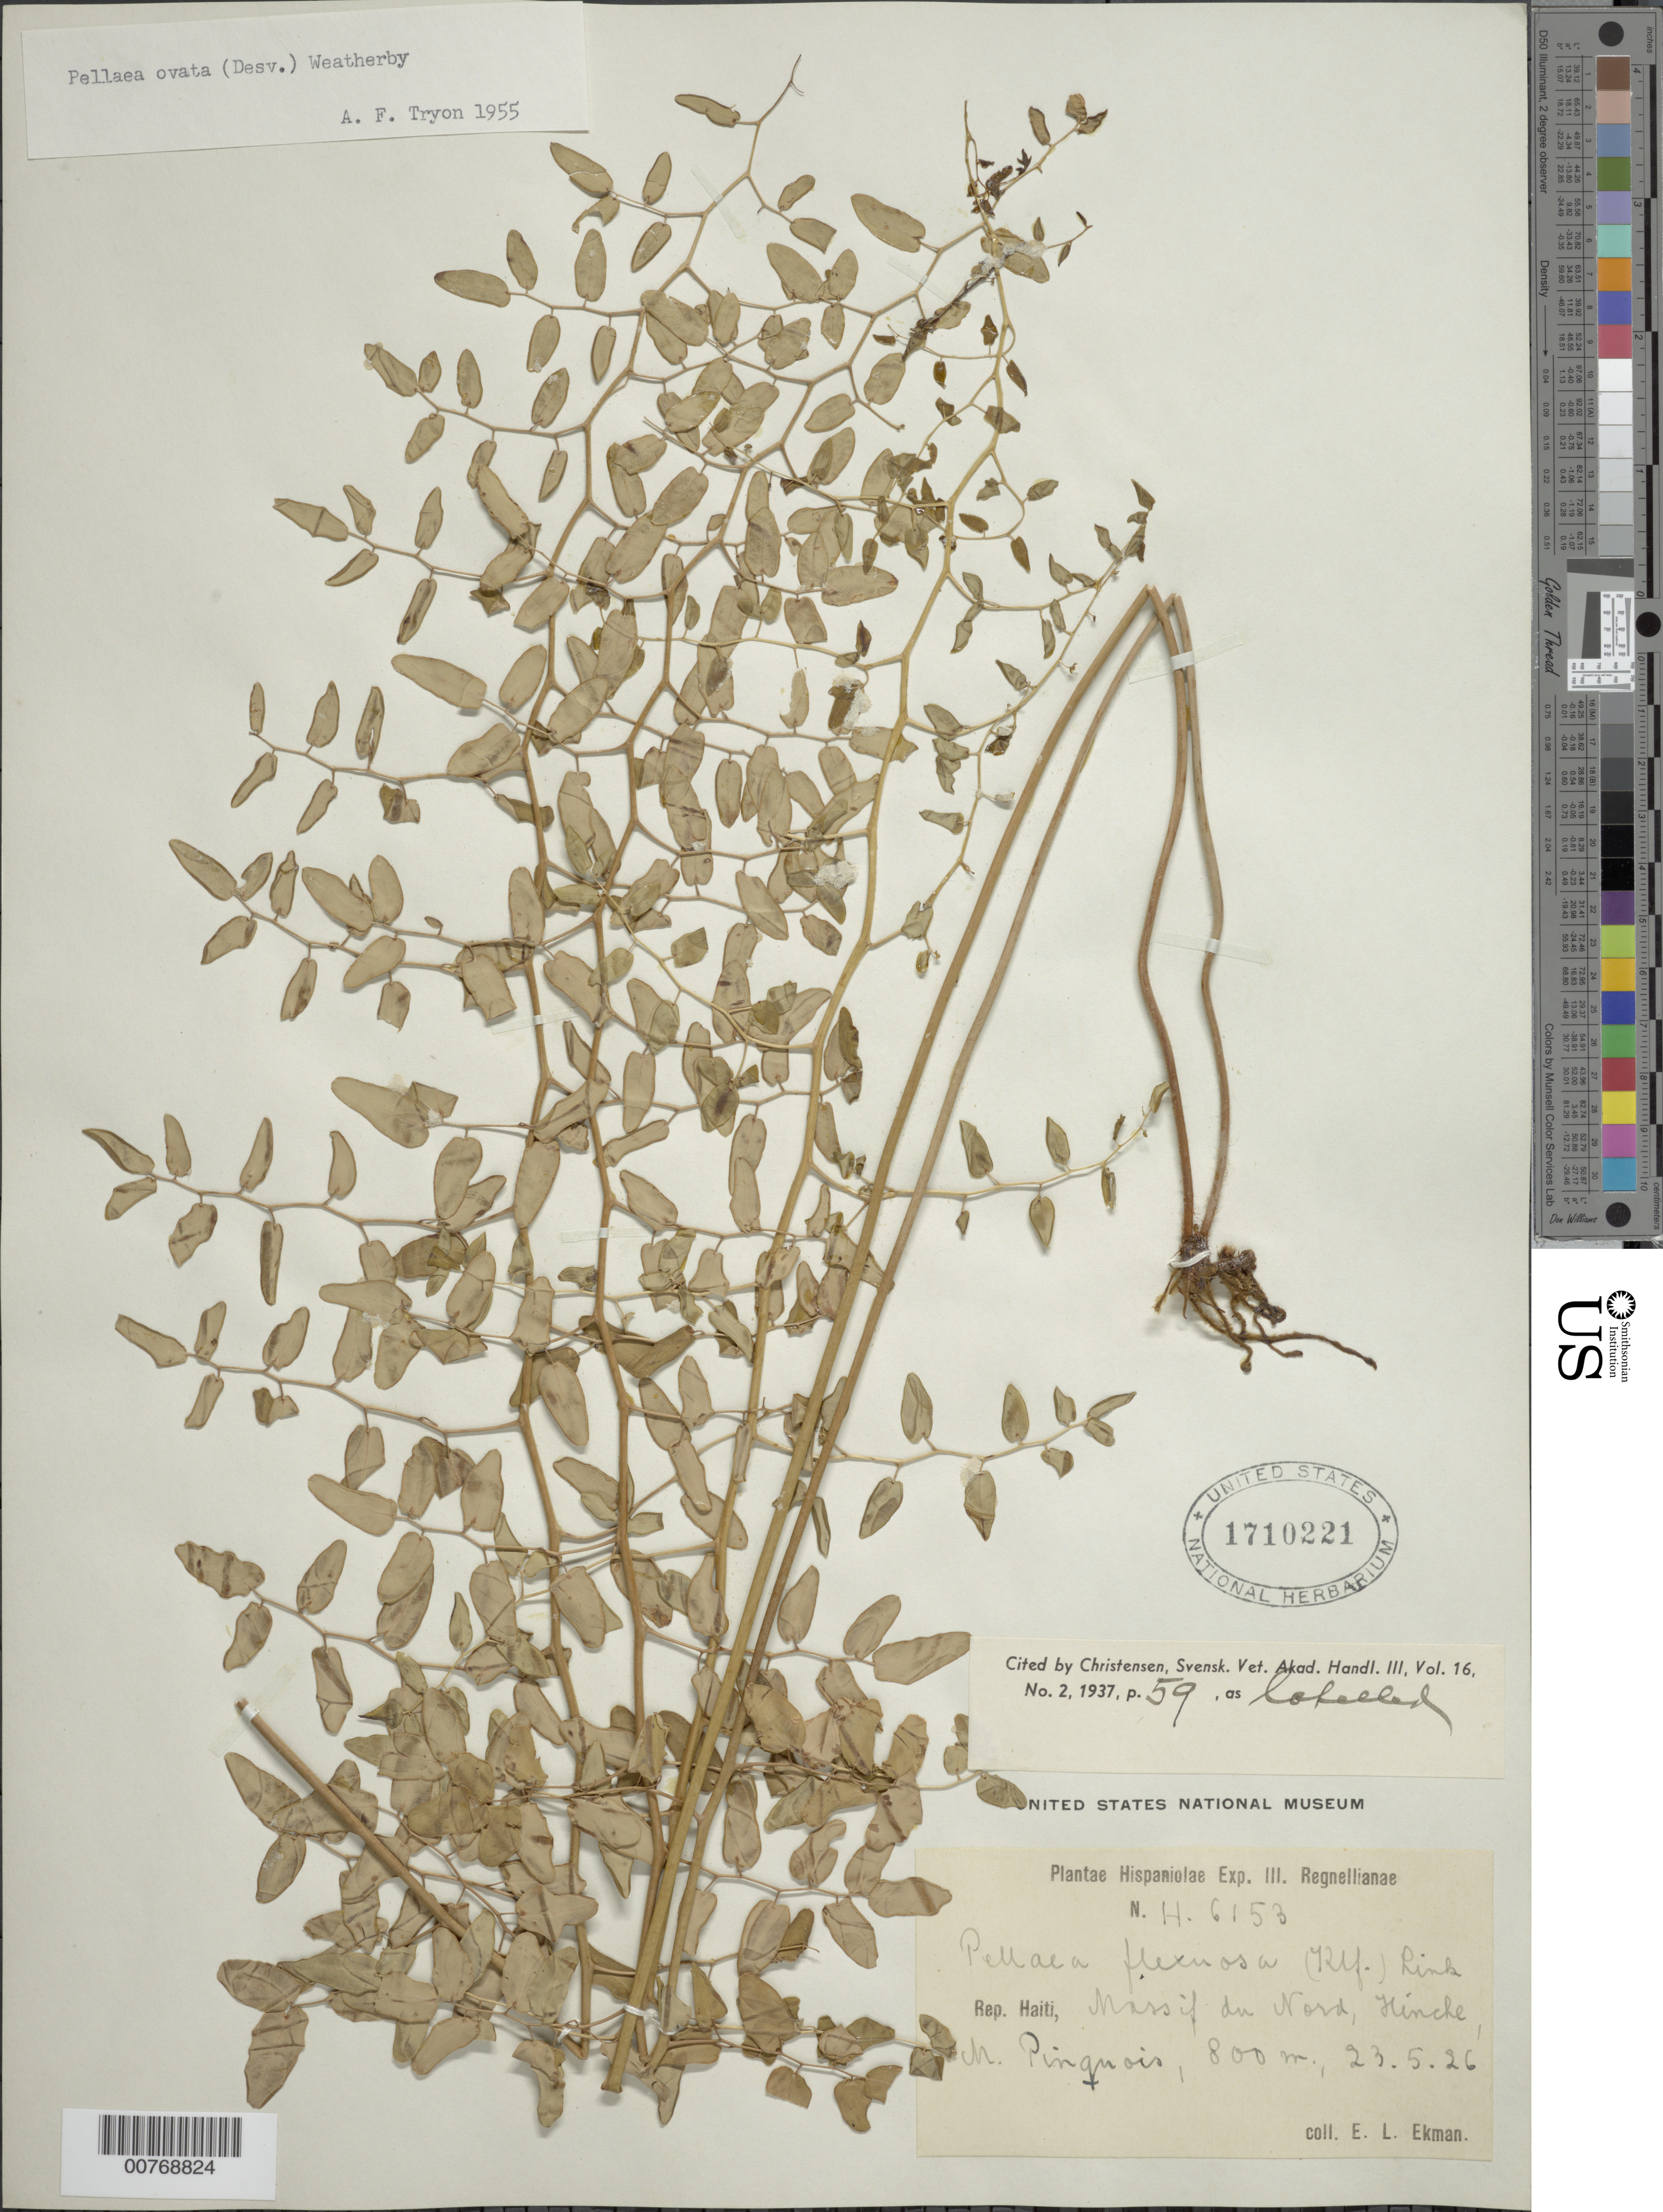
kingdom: Plantae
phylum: Tracheophyta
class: Polypodiopsida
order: Polypodiales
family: Pteridaceae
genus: Pellaea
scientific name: Pellaea ovata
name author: (Desv.) Weath.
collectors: E. L. Ekman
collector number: H 6153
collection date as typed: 23 May 1926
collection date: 1926-05-23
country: Haiti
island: Hispaniola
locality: Massif du Nord, Hinche, M. Pinquois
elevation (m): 800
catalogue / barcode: US 1710221